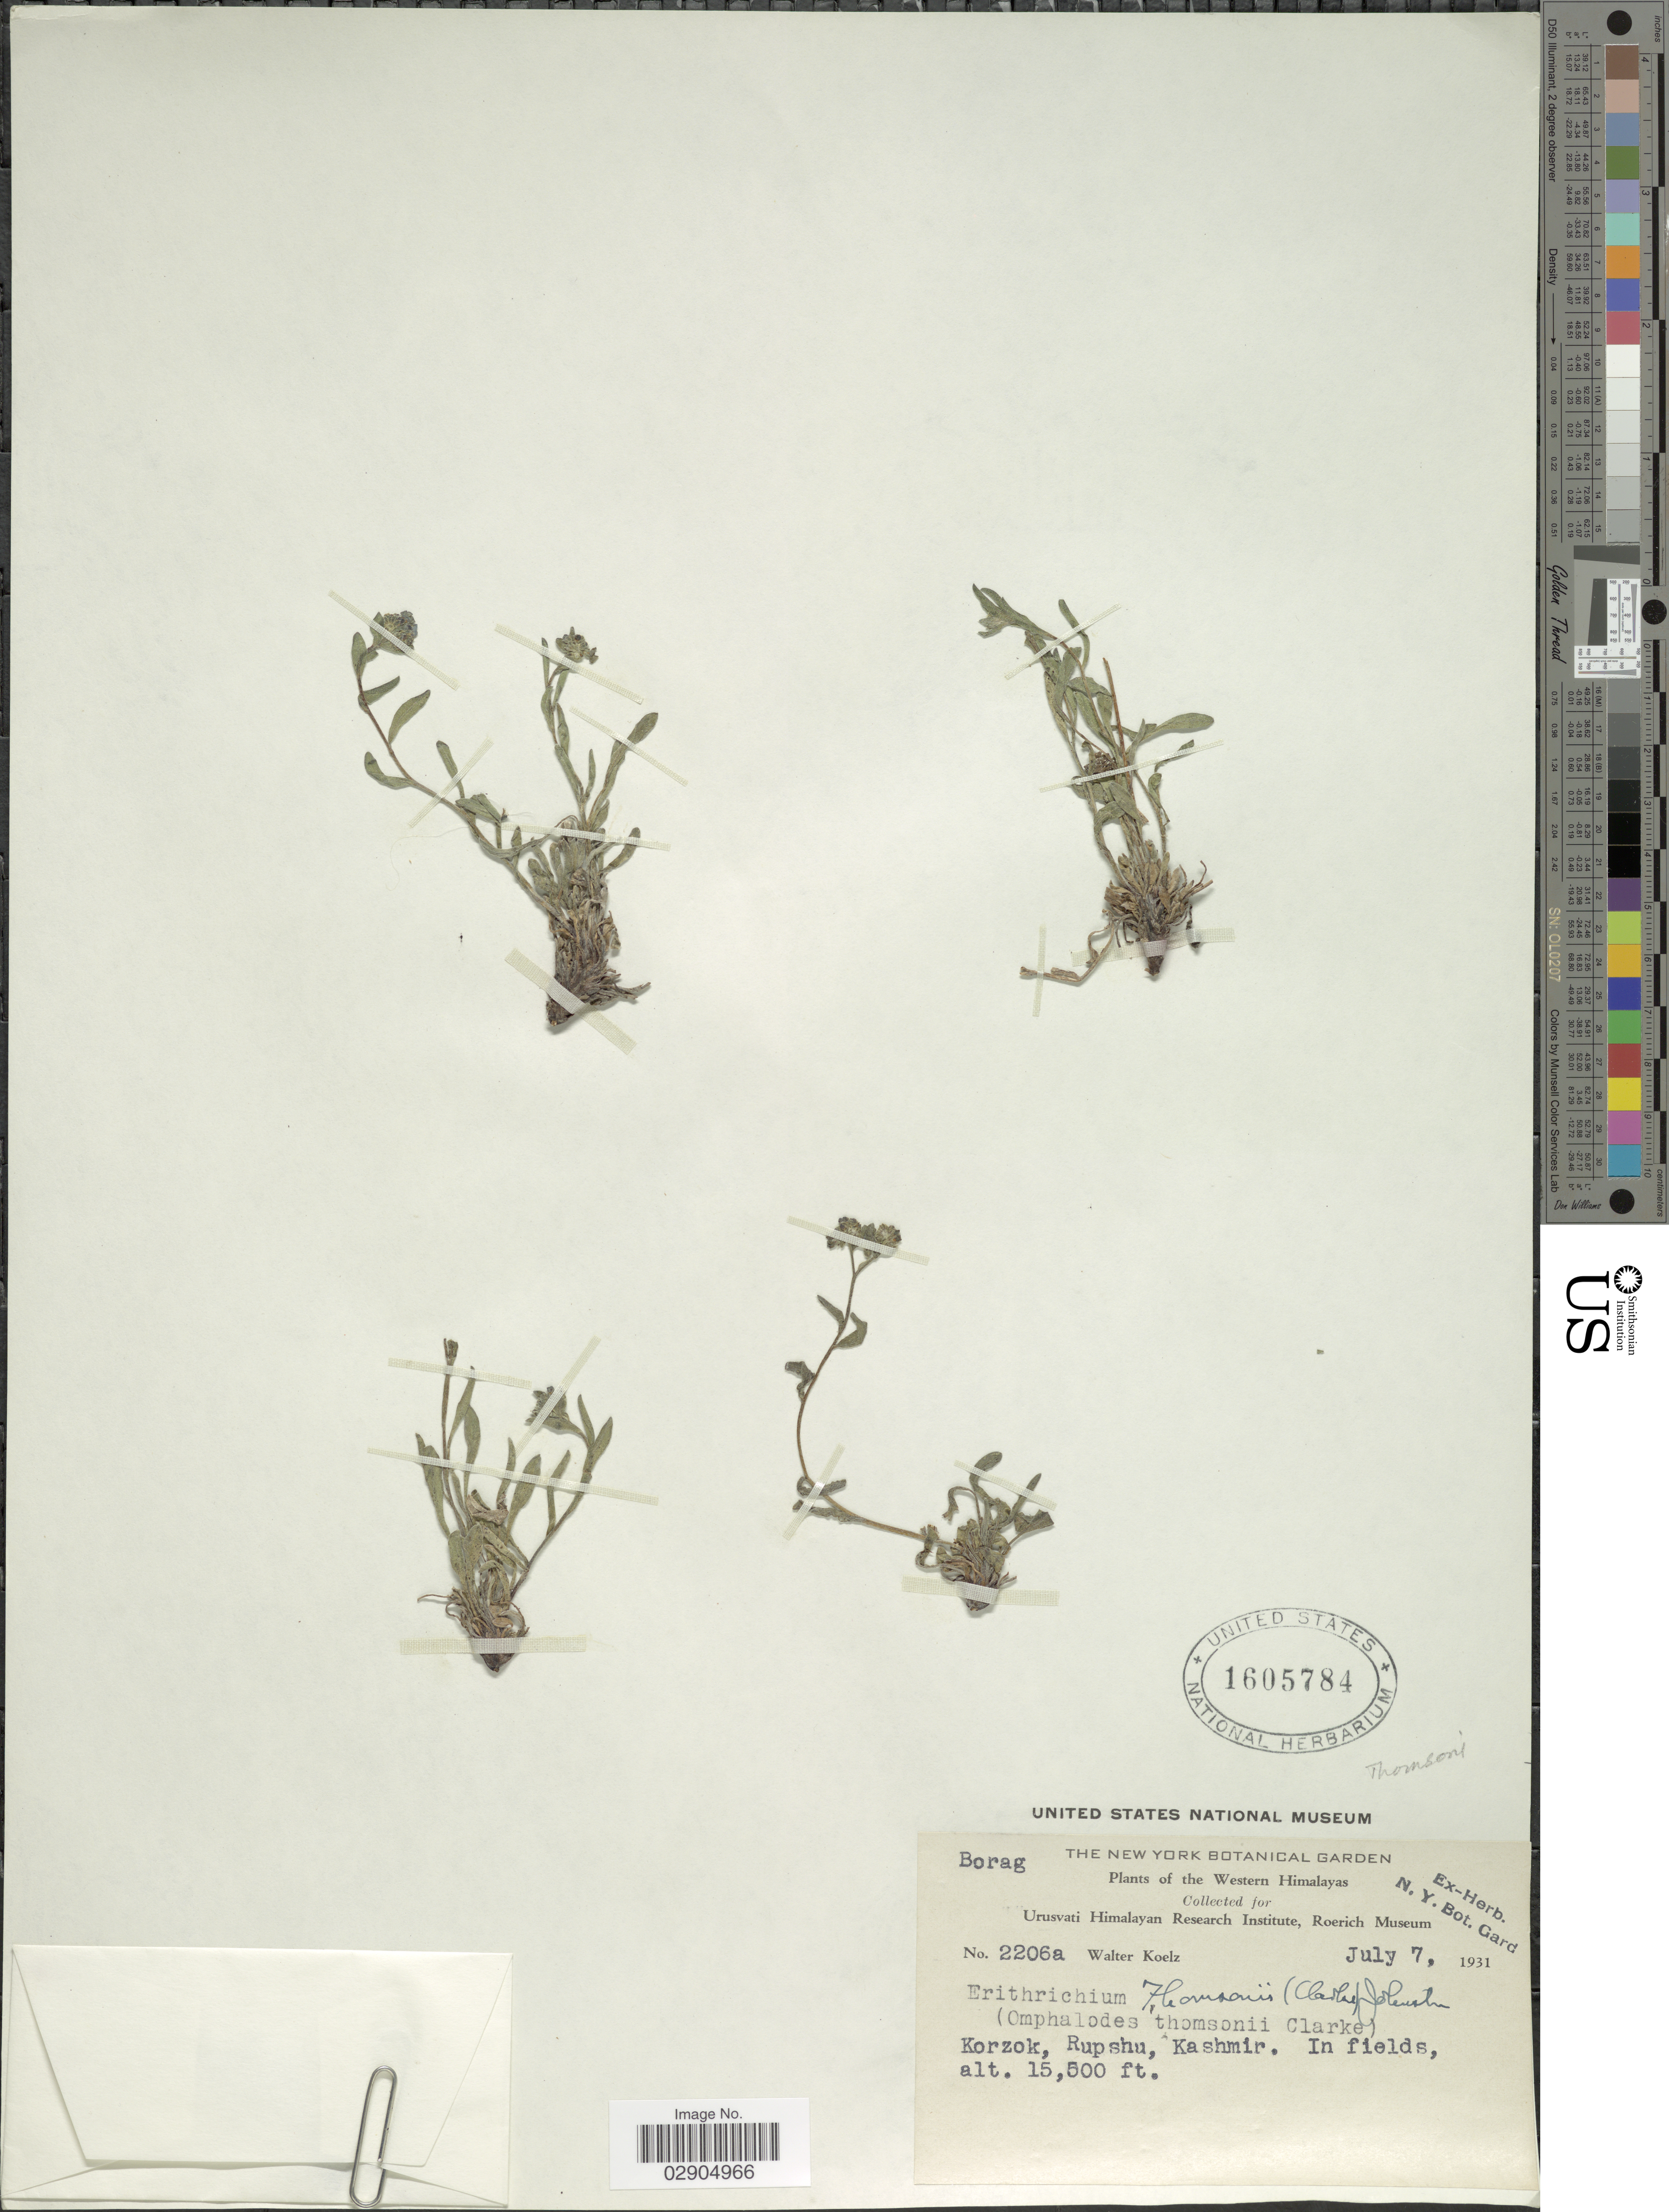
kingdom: Plantae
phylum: Tracheophyta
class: Magnoliopsida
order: Boraginales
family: Boraginaceae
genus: Eritrichium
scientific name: Eritrichium thomsonii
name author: (C.B. Clarke) I.M. Johnst.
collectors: W. N. Koelz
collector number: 2206a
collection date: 1931-07-07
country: India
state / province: Jammu and Kashmir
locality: The Western Himalayas. Korzok, Rupshu, Kashmir.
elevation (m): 4724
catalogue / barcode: US 1605784